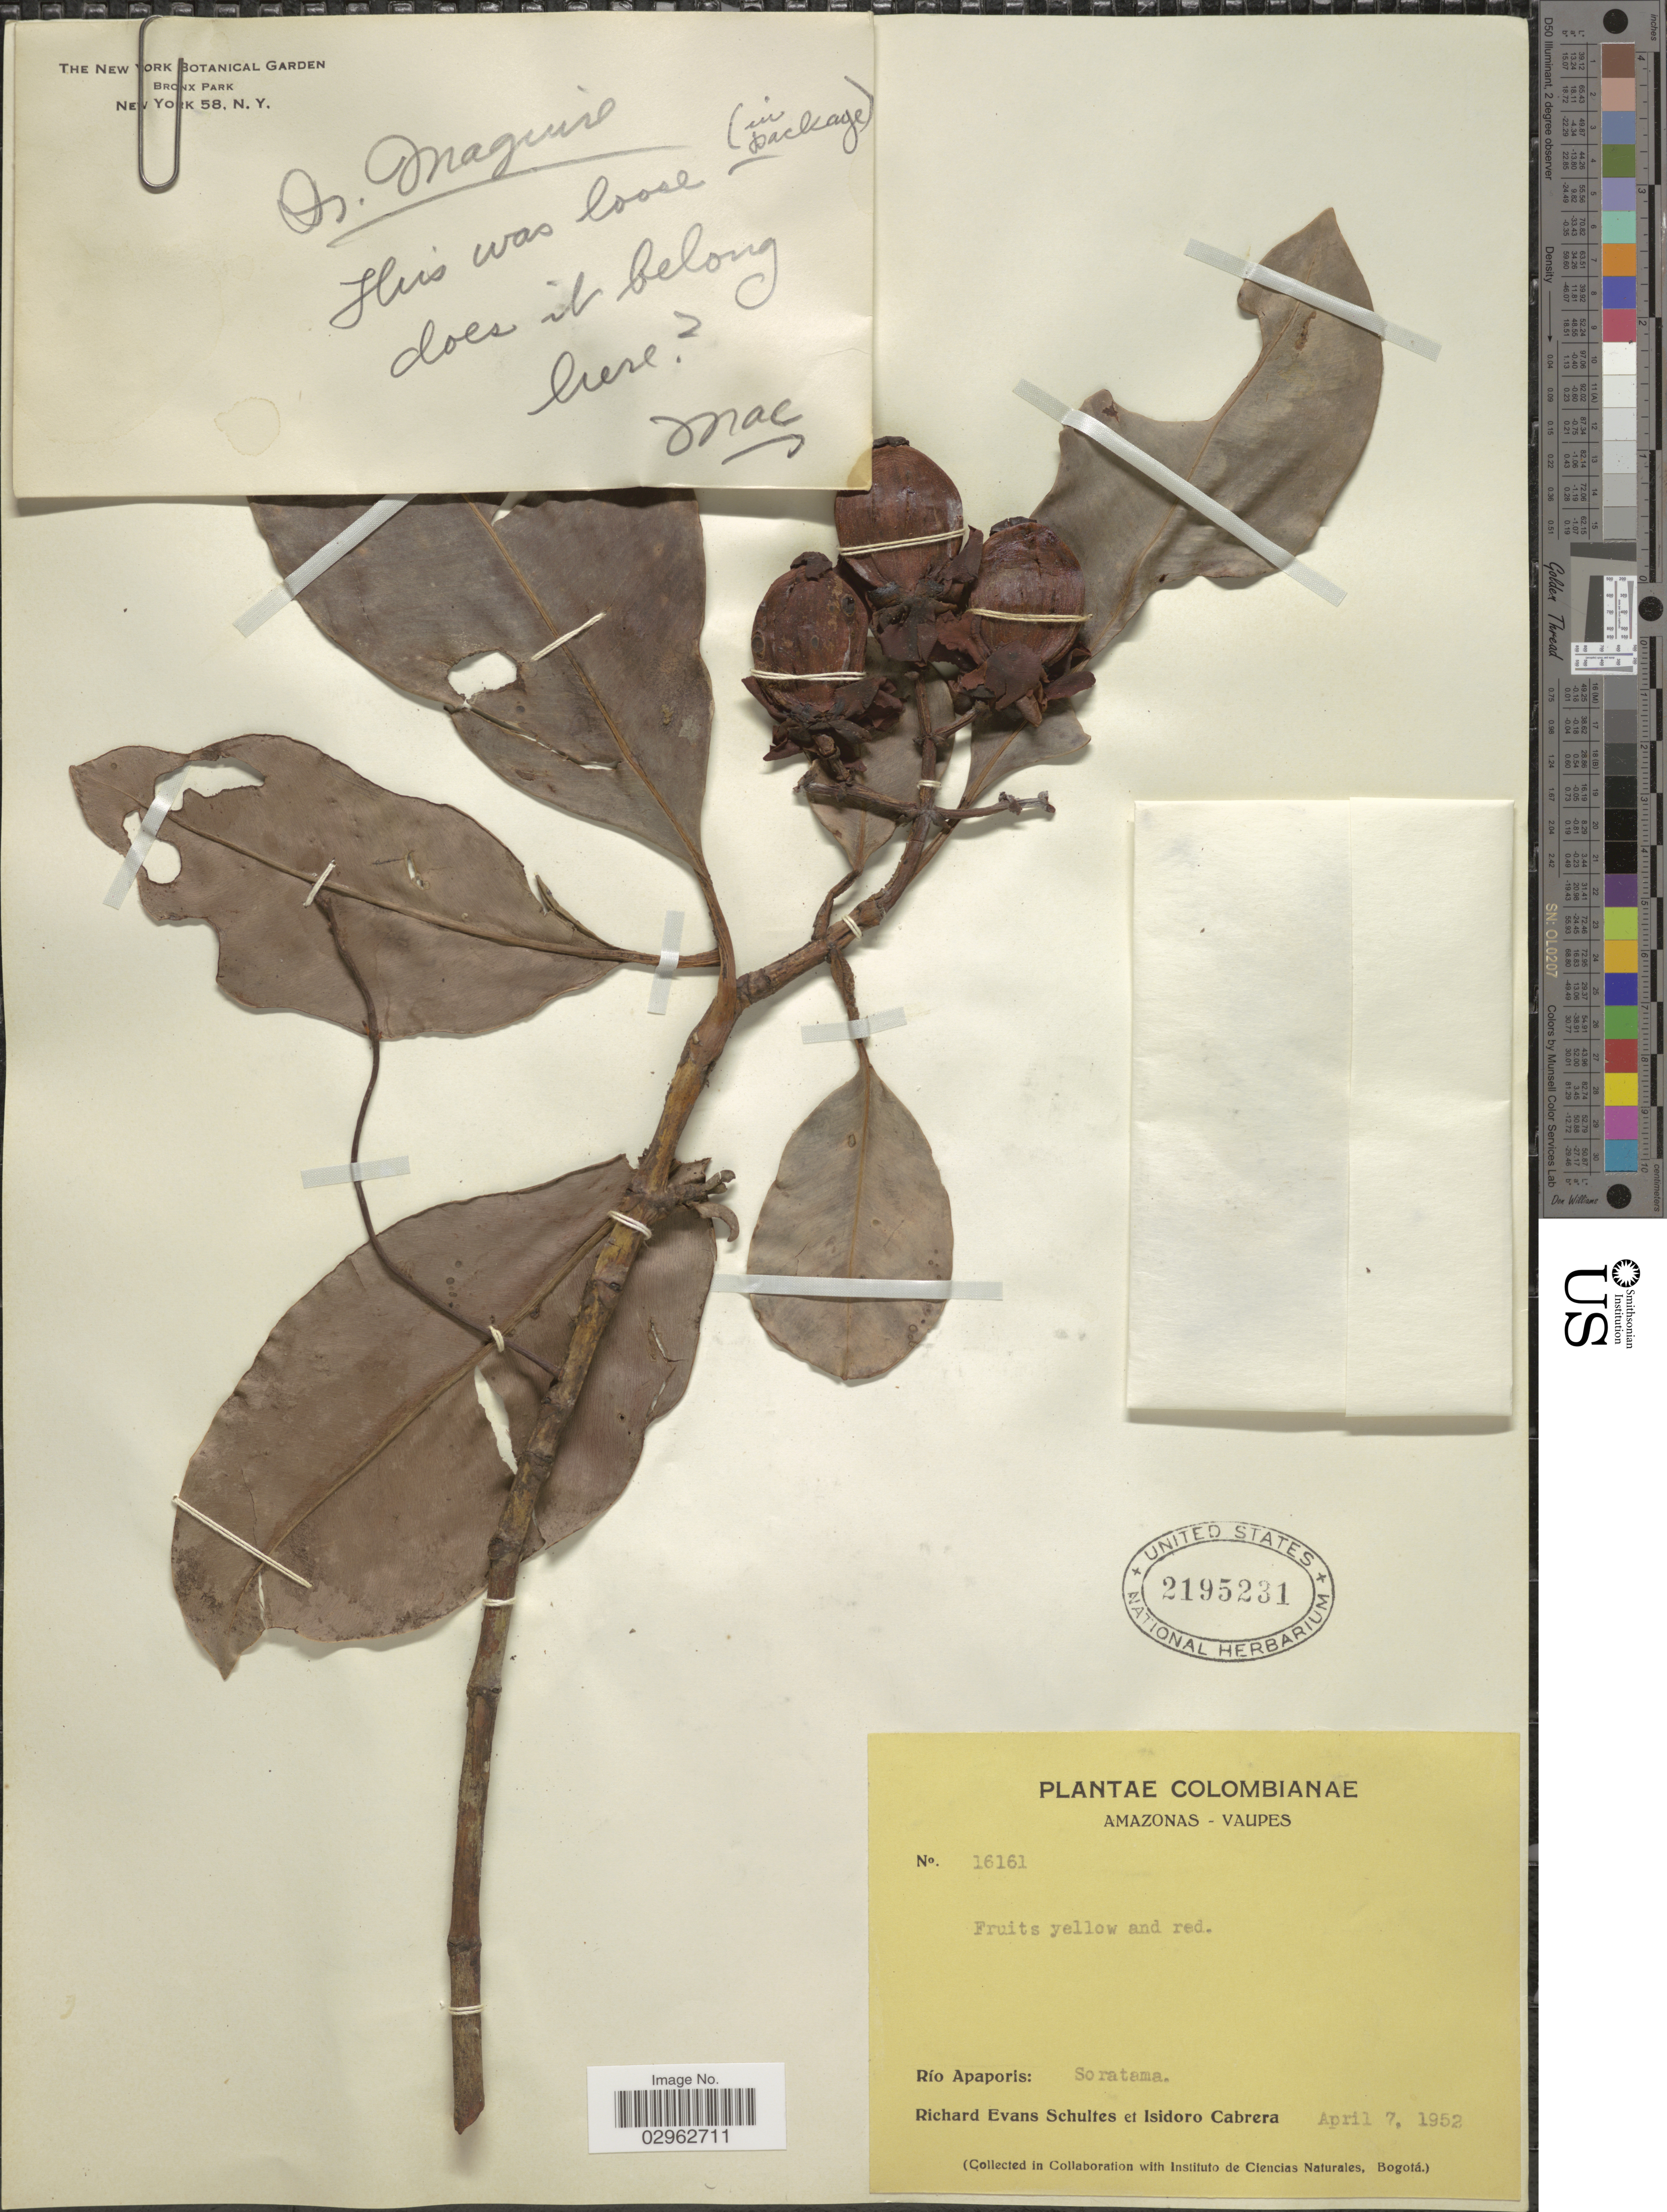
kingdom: Plantae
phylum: Tracheophyta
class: Magnoliopsida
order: Malpighiales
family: Clusiaceae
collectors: R. E. Schultes & I. Cabrera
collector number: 16161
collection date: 1952-04-07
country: Colombia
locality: Amazonas - Vaupes, Río Apaporis, Soratama.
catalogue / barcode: US 2195231